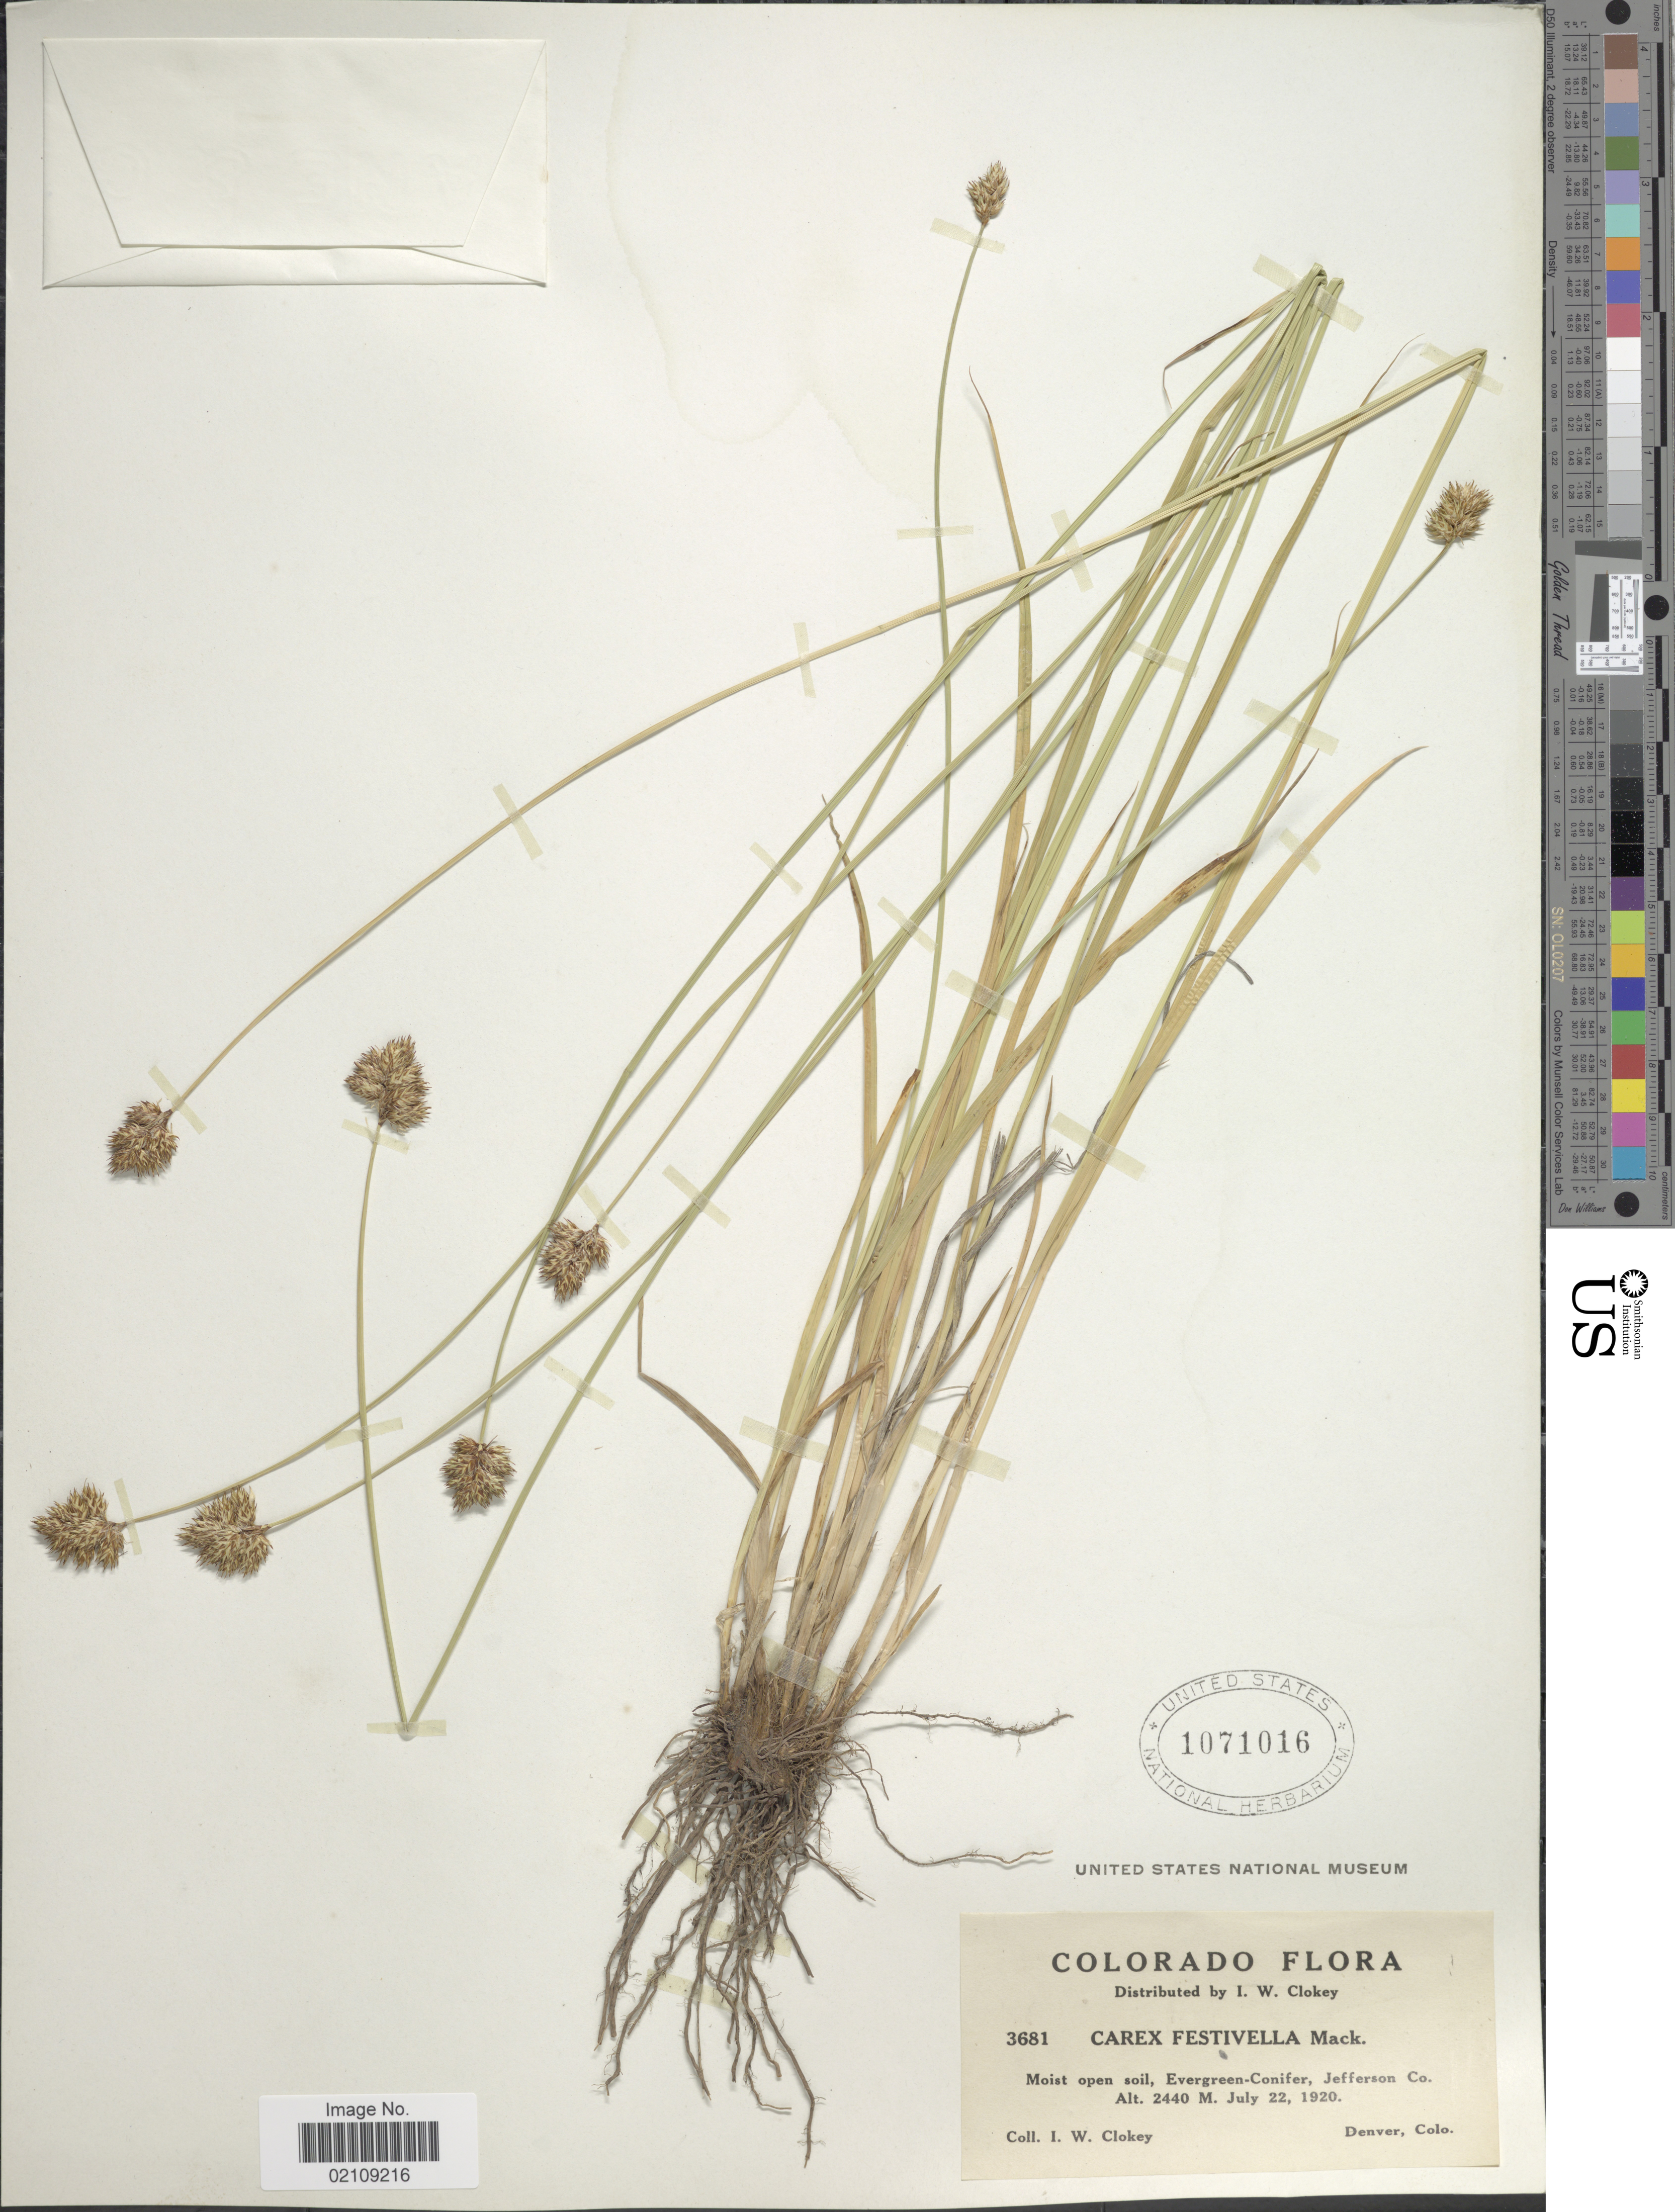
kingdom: Plantae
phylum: Tracheophyta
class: Liliopsida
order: Poales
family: Cyperaceae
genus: Carex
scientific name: Carex microptera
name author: Mack.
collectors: I. W. Clokey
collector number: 3681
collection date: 1920-07-22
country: United States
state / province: Colorado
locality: Moist open soil, Evergreen-Conifer, Jefferson Co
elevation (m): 2440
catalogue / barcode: US 1071016